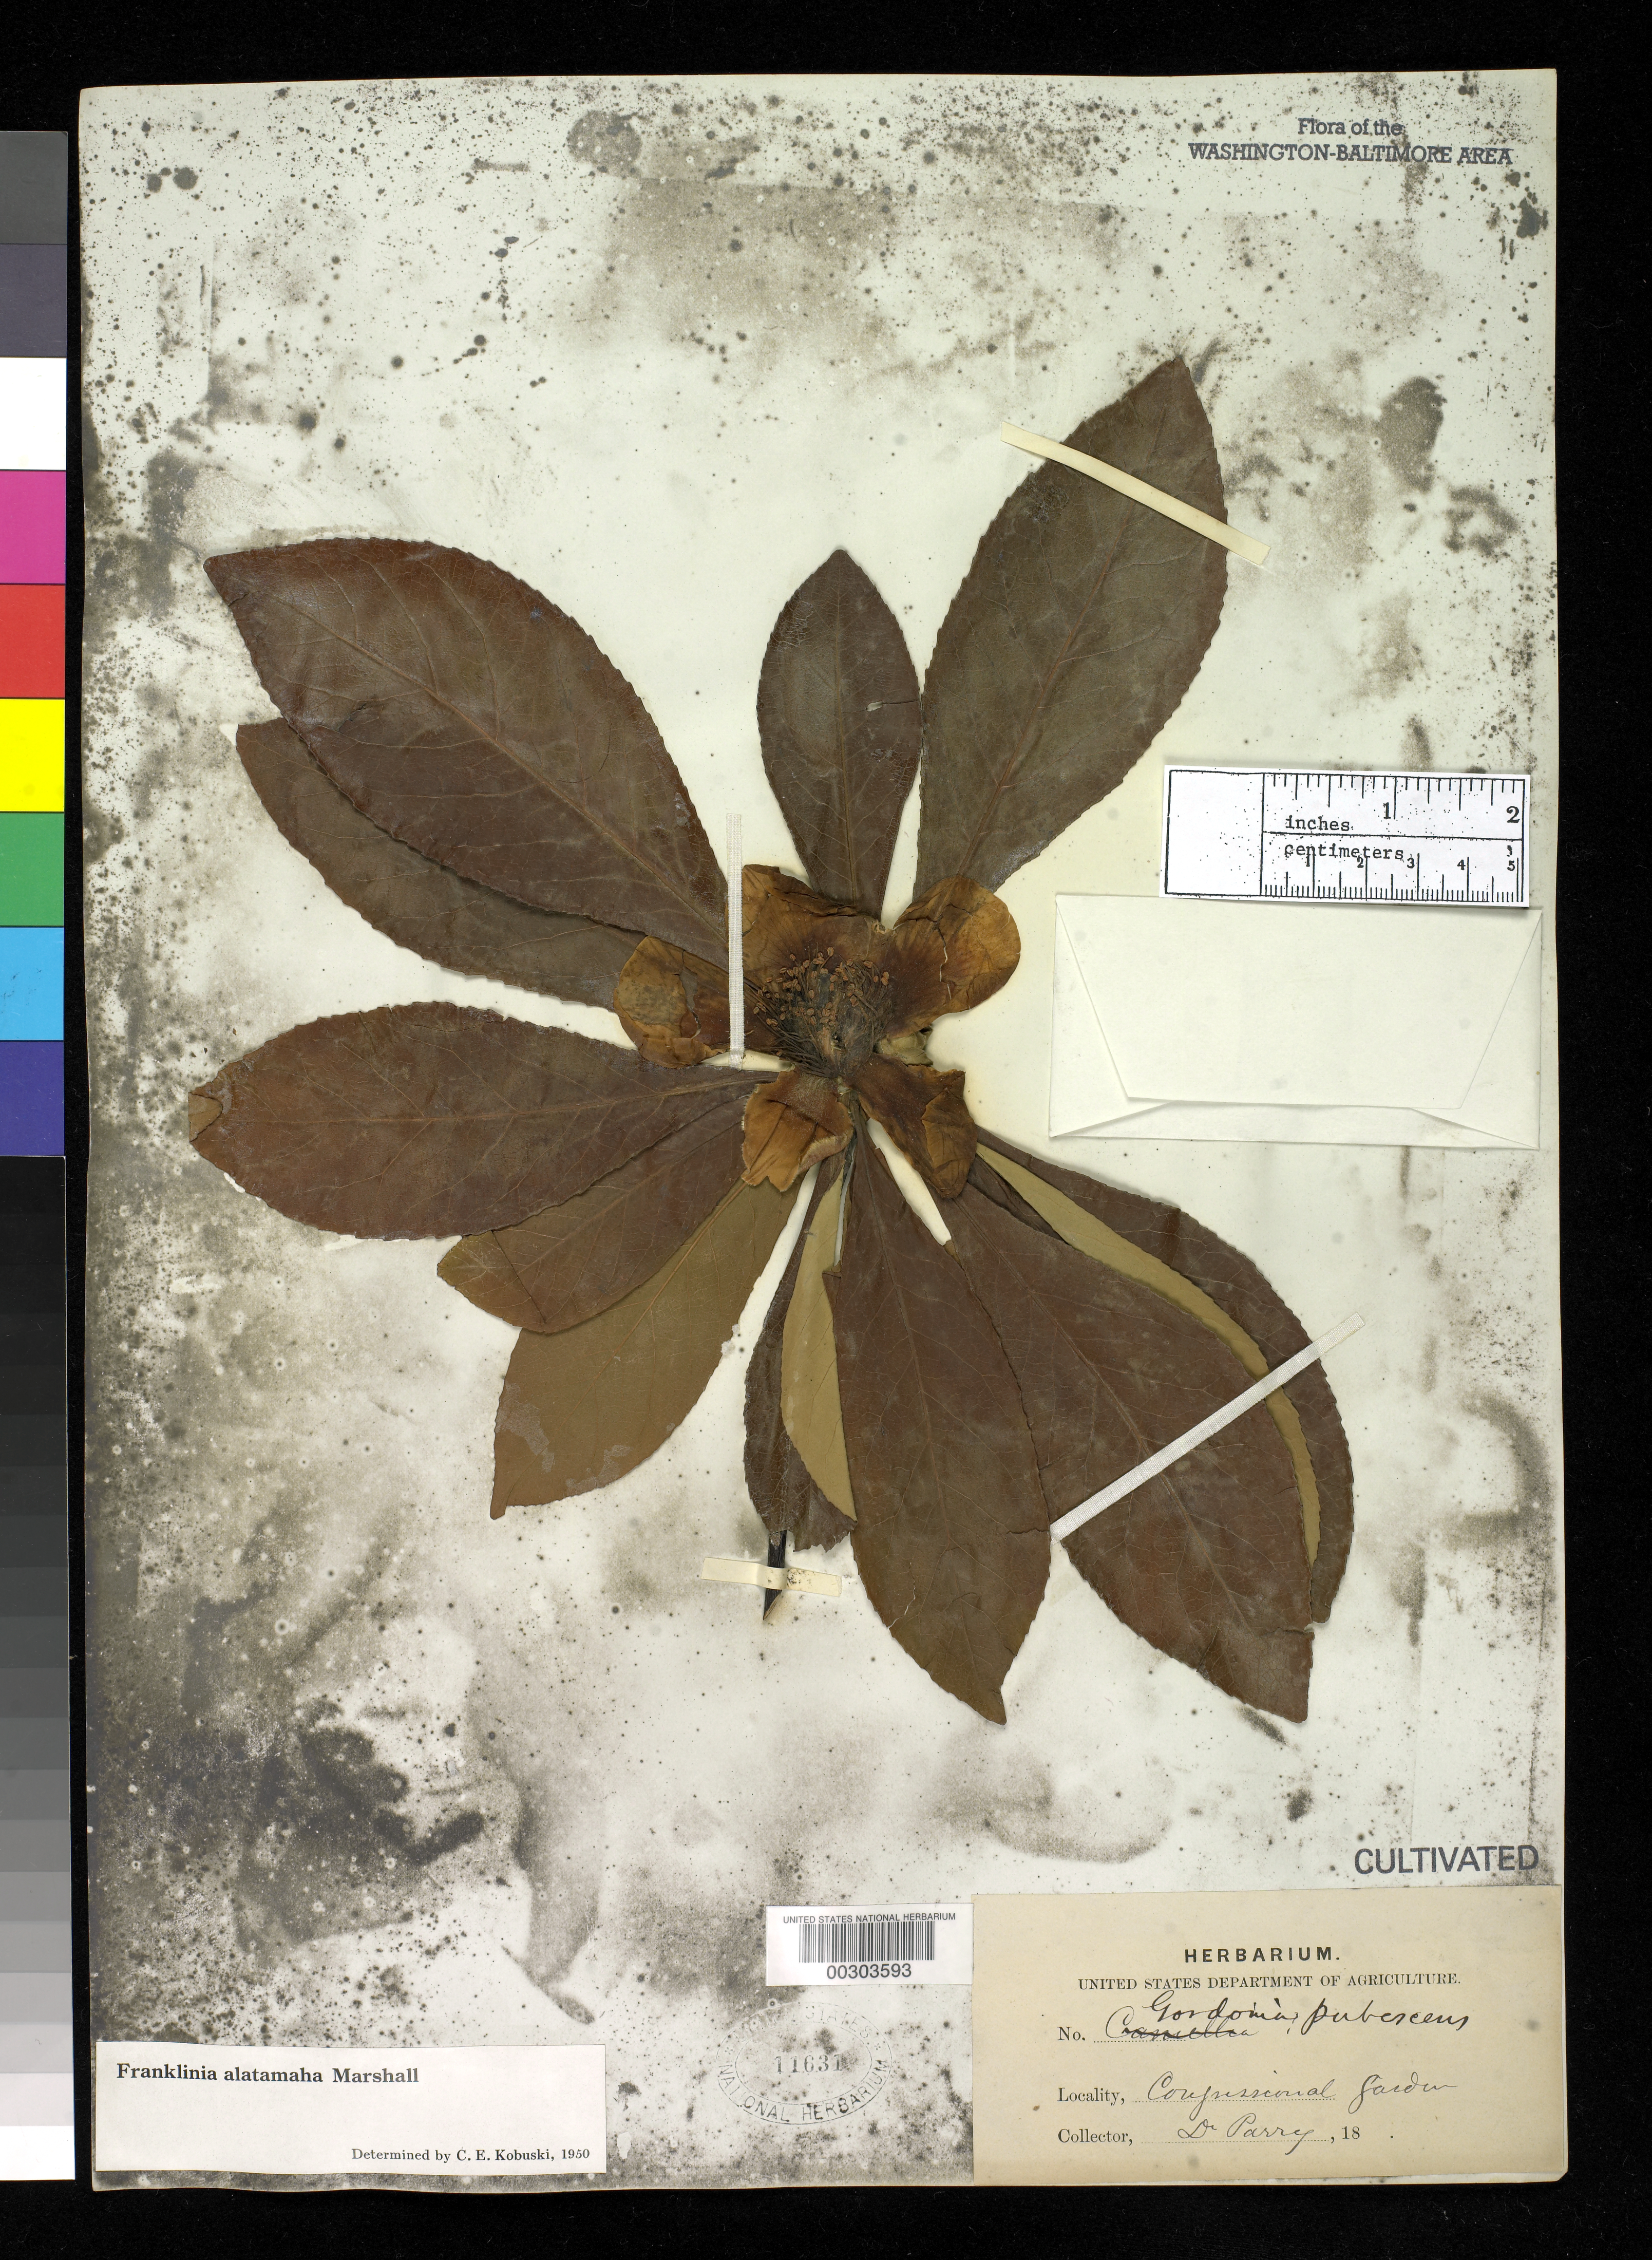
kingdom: Plantae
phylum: Tracheophyta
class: Magnoliopsida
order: Ericales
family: Theaceae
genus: Franklinia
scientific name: Franklinia alatamaha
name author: Marshall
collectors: D. Parry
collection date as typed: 18--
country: United States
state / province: District of Columbia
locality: Congressional Gardens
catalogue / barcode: US 11631